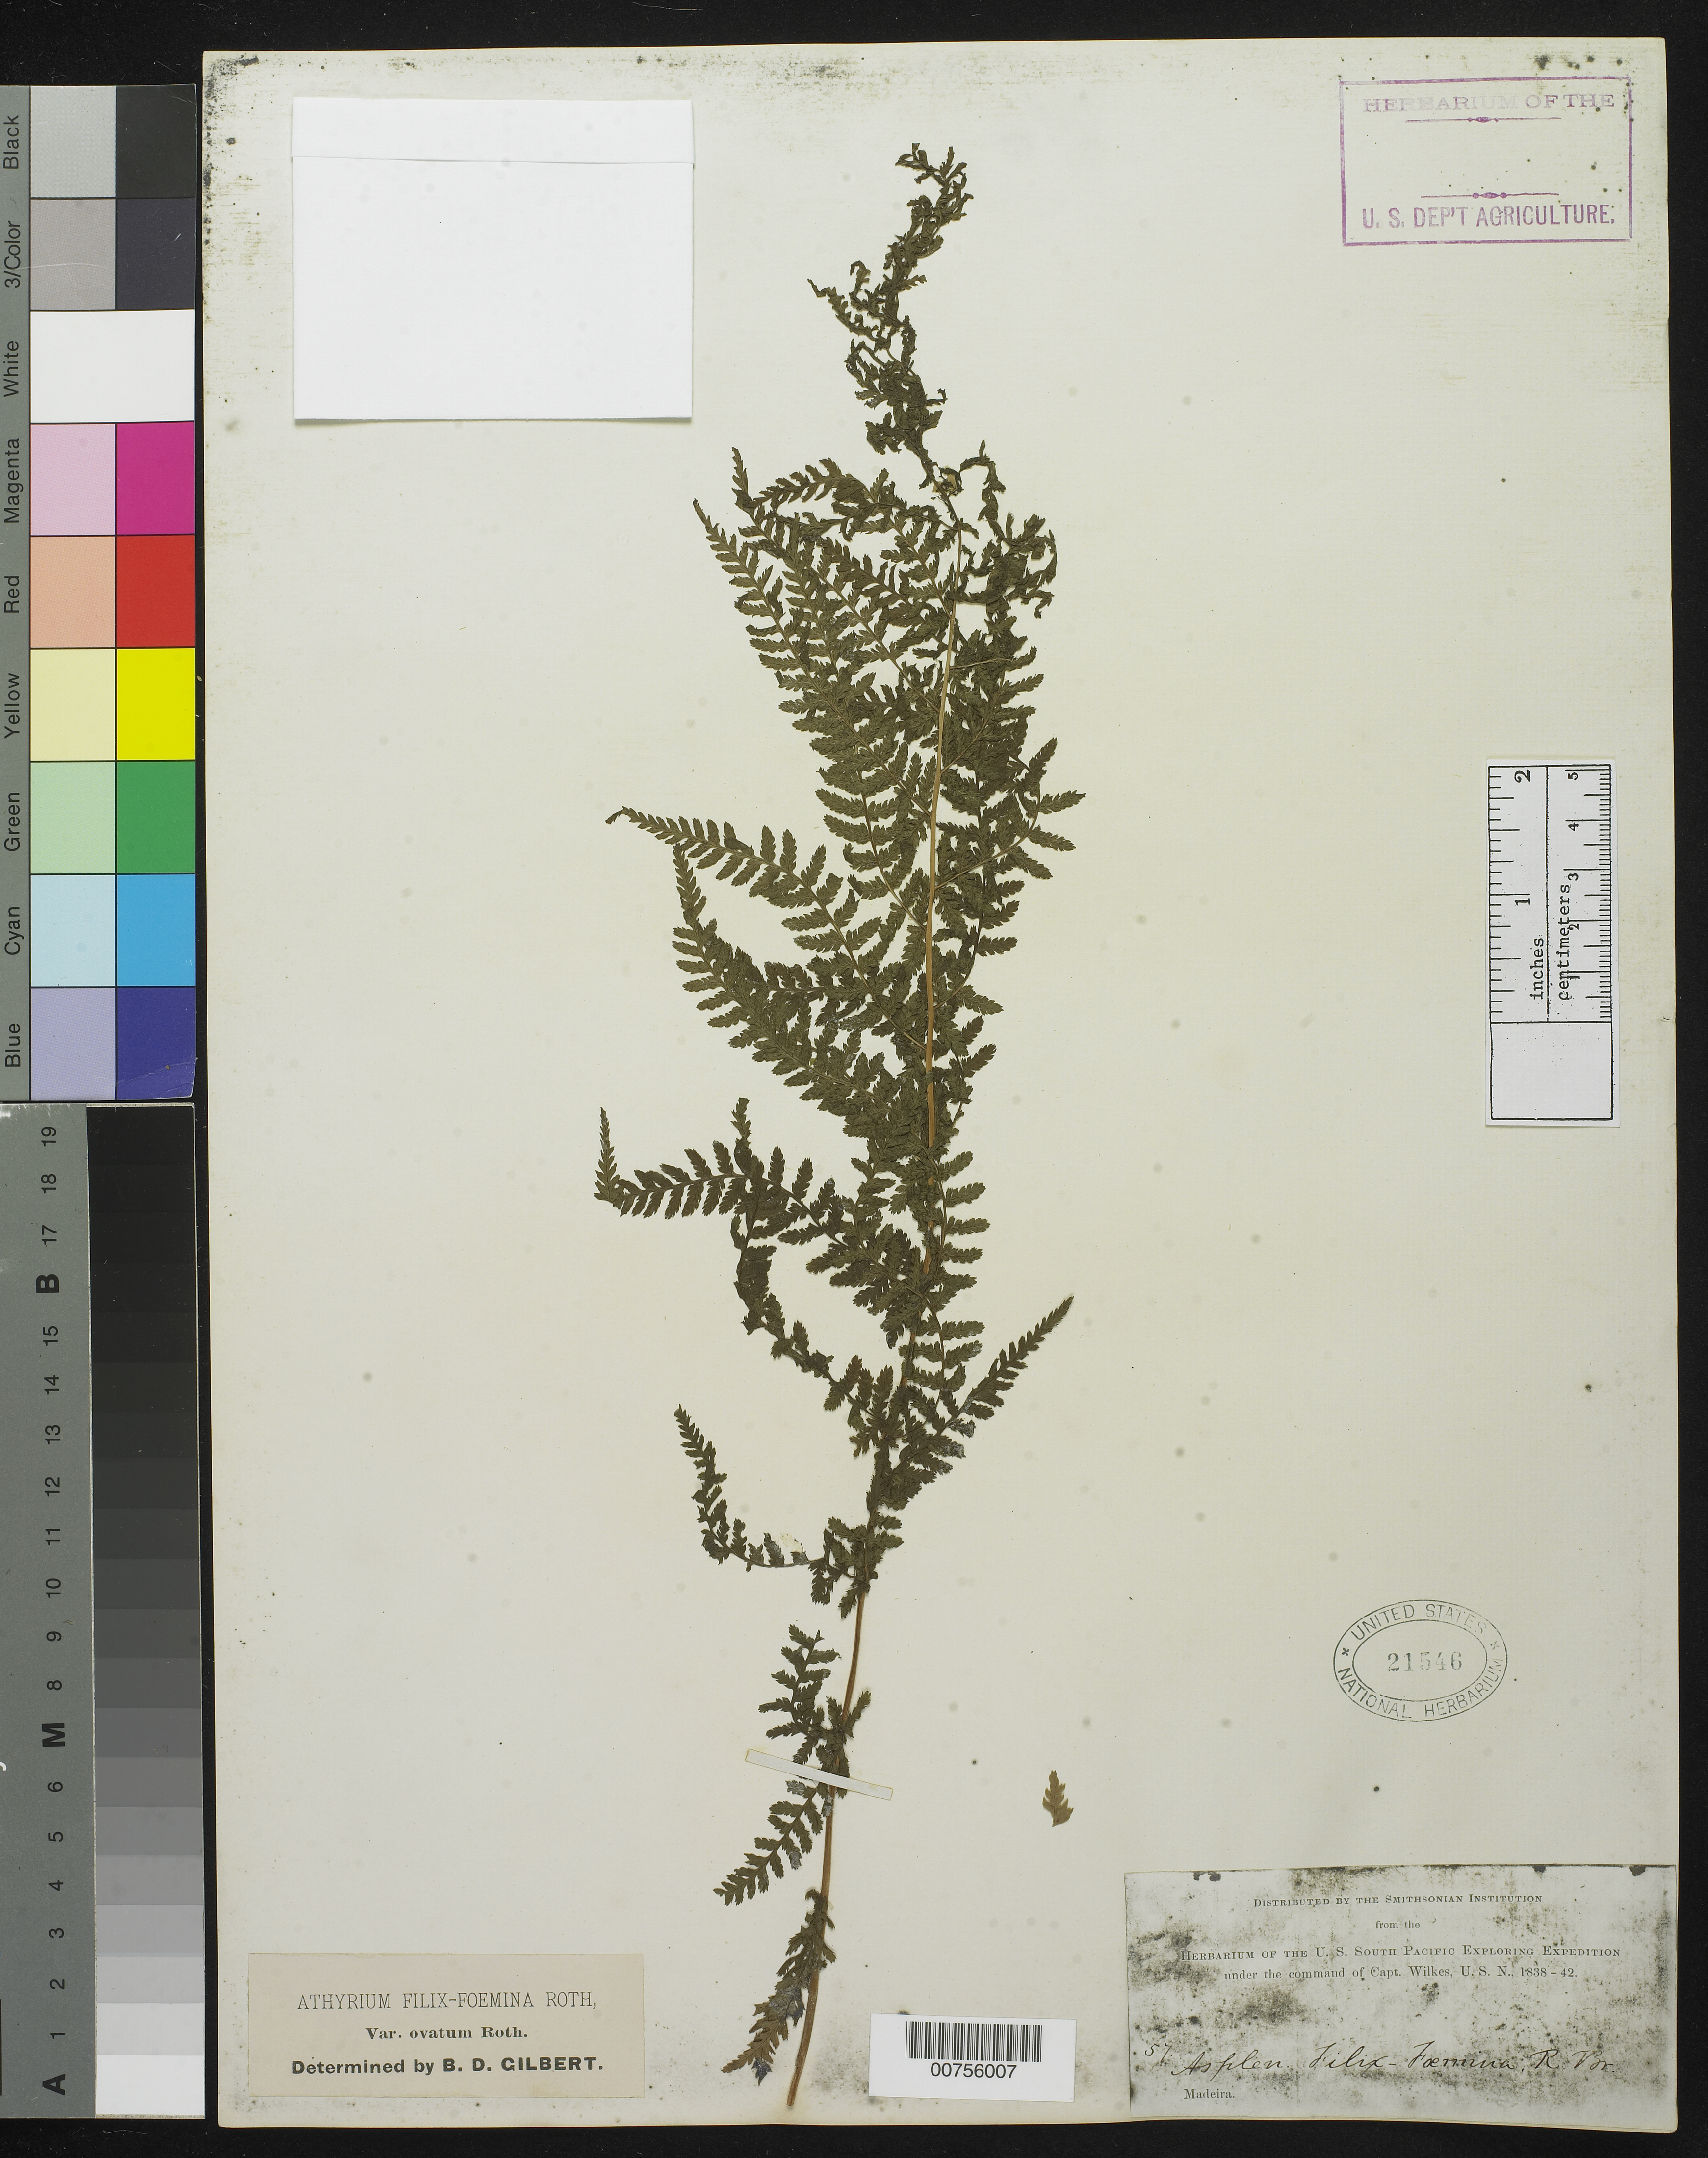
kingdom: Plantae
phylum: Tracheophyta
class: Polypodiopsida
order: Polypodiales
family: Athyriaceae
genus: Athyrium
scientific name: Athyrium filix-femina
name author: (L.) Roth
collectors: Wilkes Explor. Exped.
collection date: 1838/1842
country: Portugal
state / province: Madeira (Aut. Reg.)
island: Madeira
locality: Funchal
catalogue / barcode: US 21546